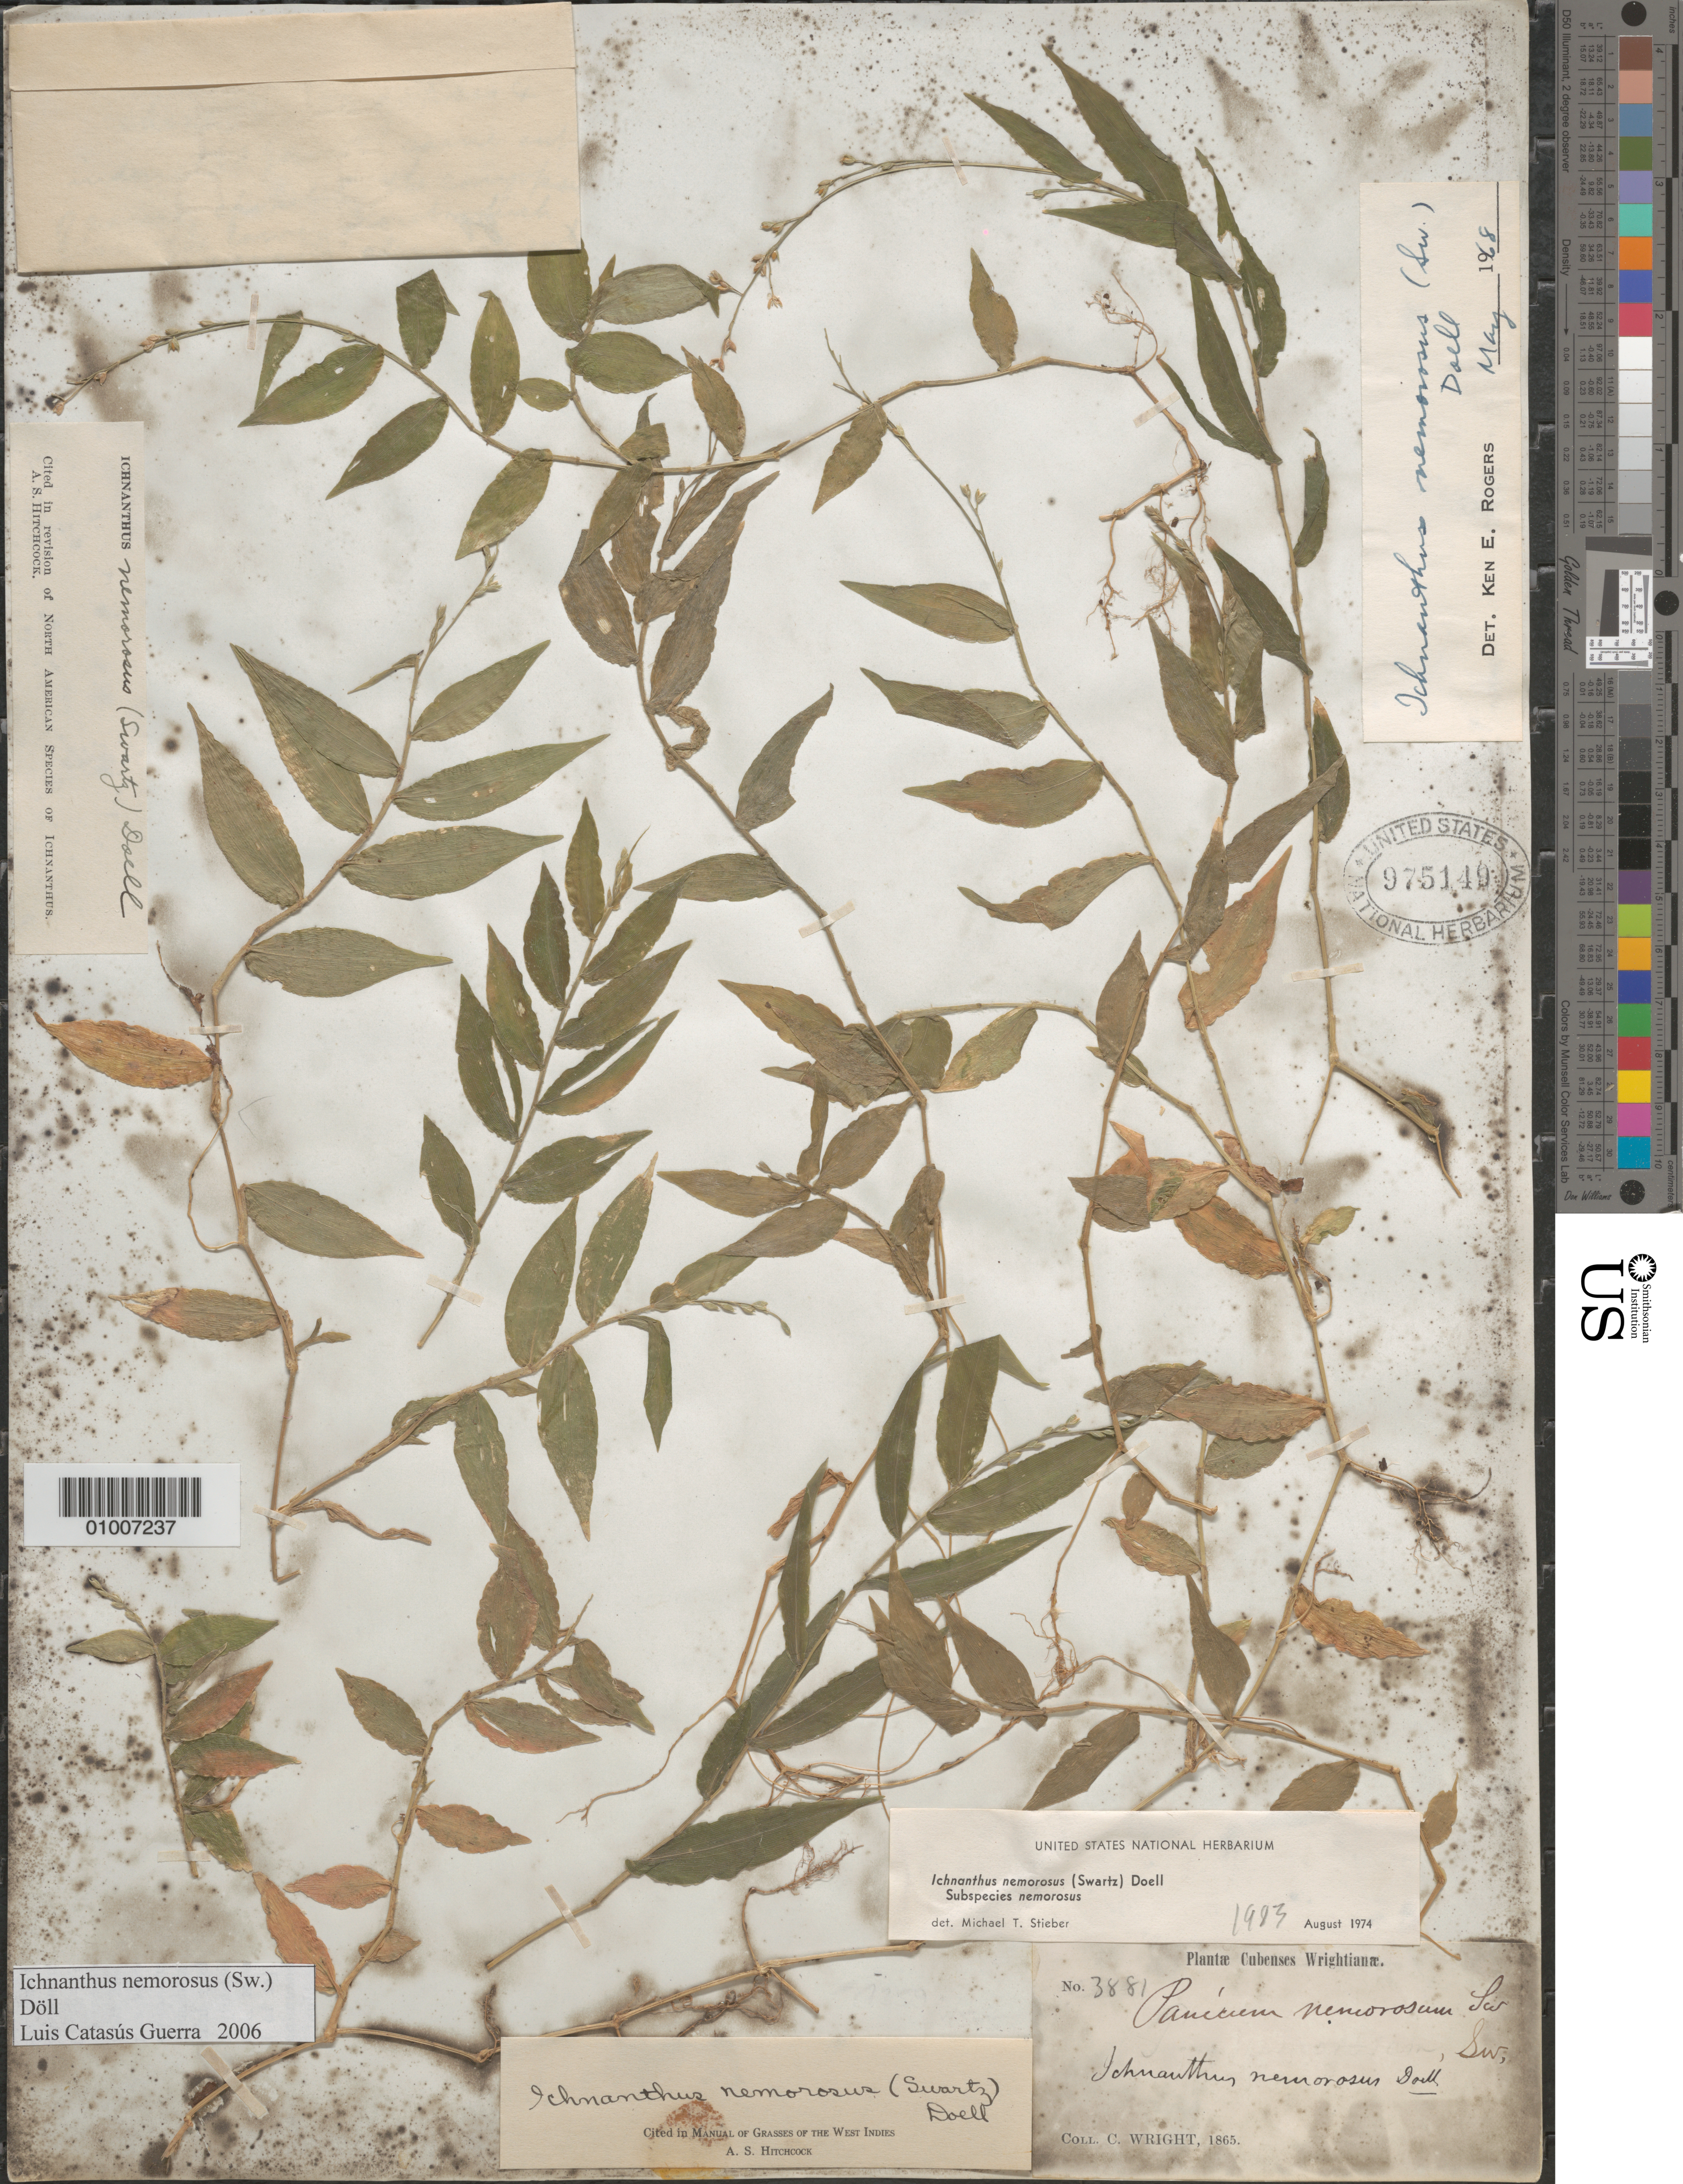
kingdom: Plantae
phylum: Tracheophyta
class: Liliopsida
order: Poales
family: Poaceae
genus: Ichnanthus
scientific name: Ichnanthus nemorosus var. nemorosus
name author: (Sw.) Döll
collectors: C. Wright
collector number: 3881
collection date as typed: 1865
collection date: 1865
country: Cuba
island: Cuba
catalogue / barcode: US 975149